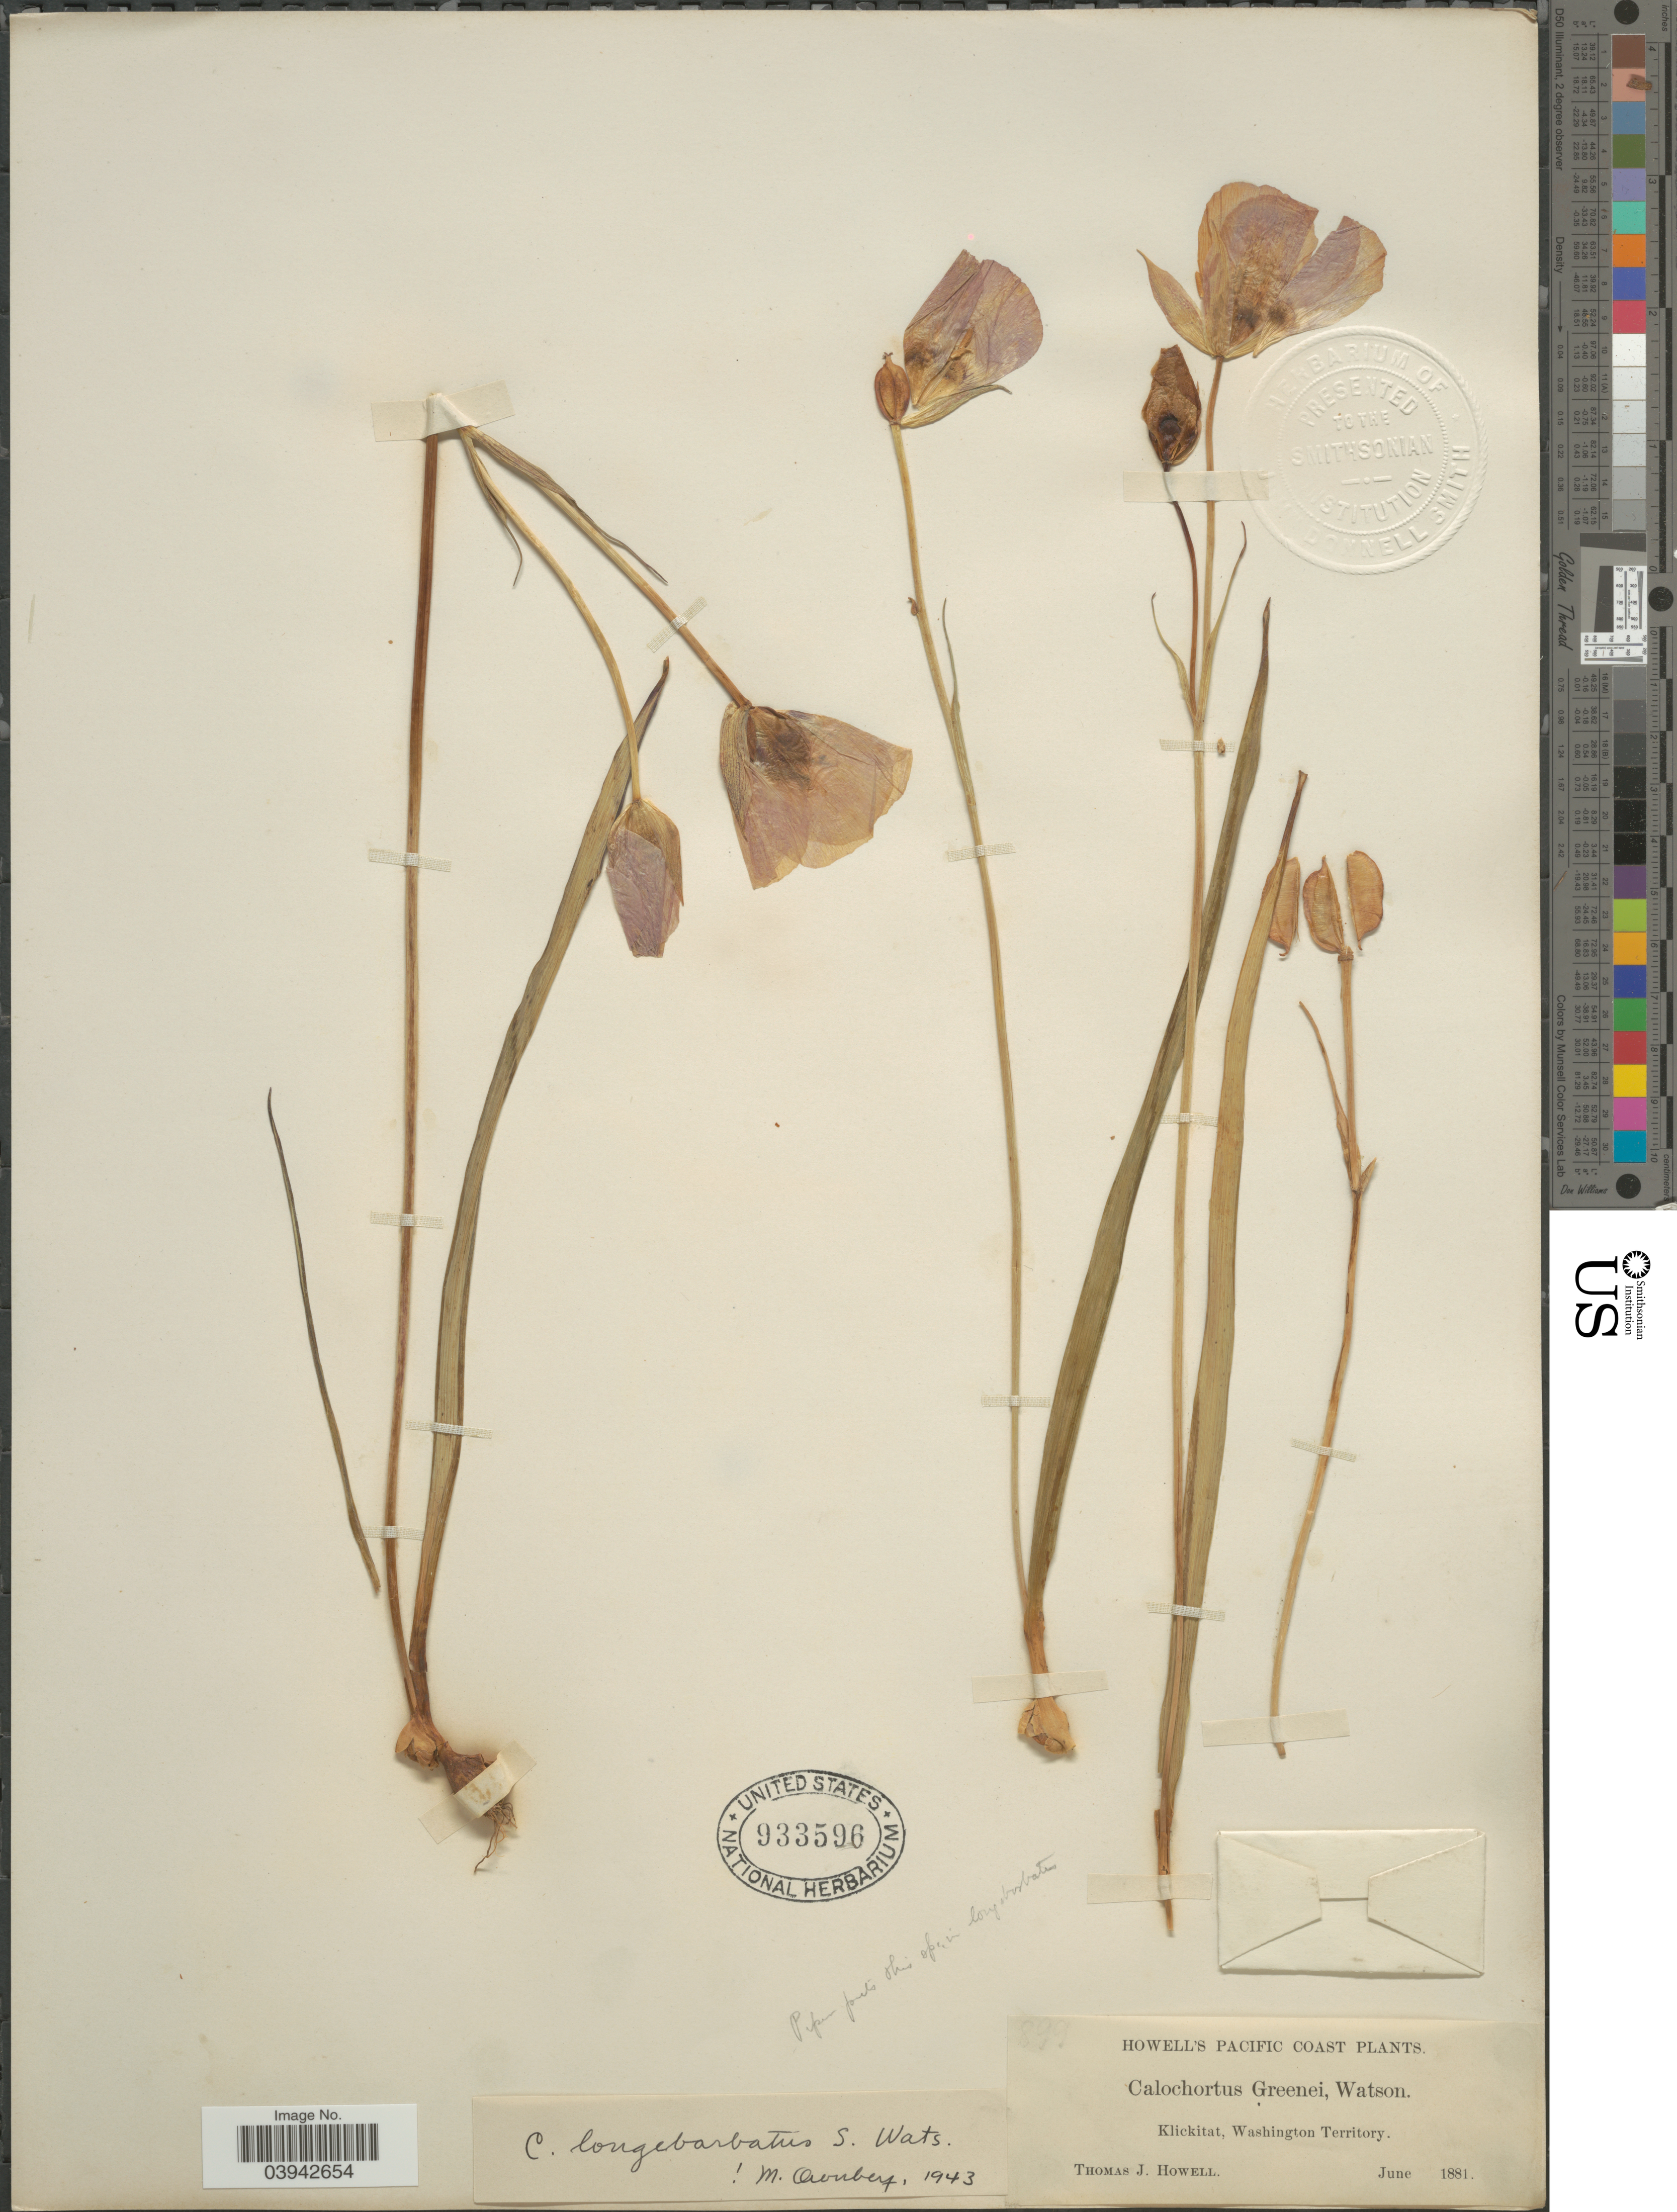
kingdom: Plantae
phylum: Tracheophyta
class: Liliopsida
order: Liliales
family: Liliaceae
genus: Calochortus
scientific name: Calochortus longebarbatus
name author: S. Watson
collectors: T. J. Howell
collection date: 1881-06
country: United States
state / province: Washington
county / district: Klickitat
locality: Pacific Coast. Klickitat, Washington Territory.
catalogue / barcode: US 933596